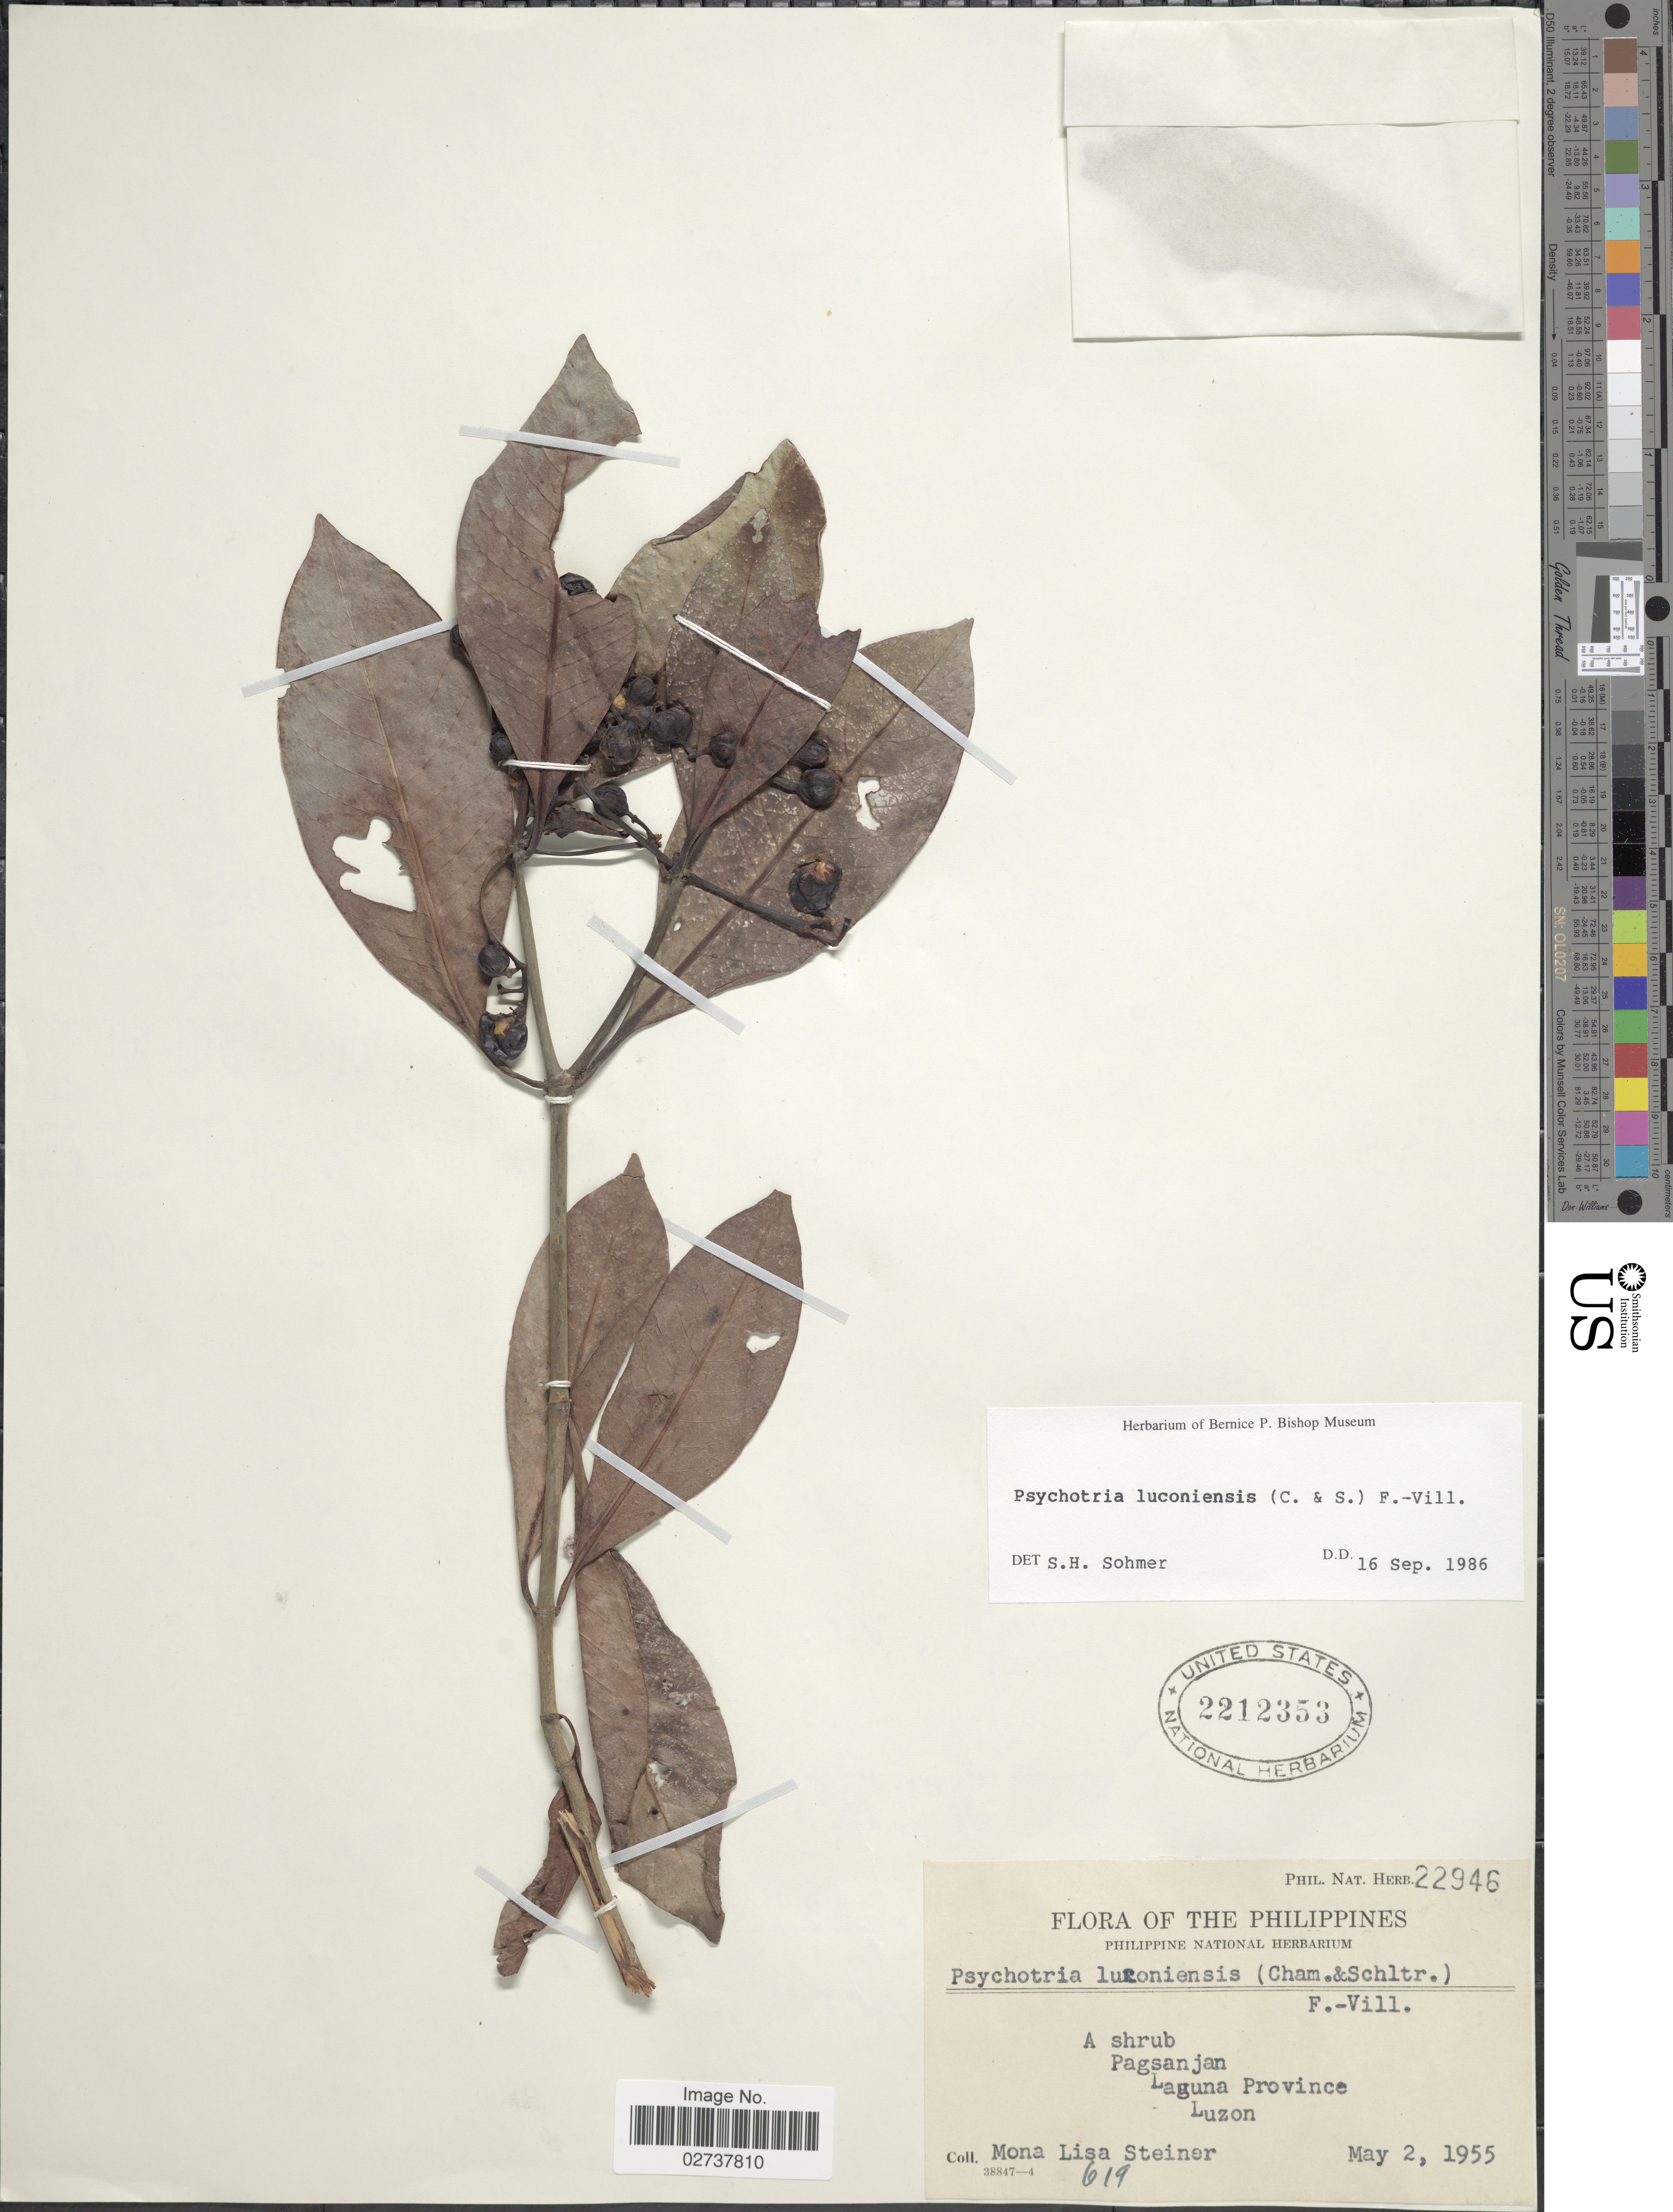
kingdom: Plantae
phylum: Tracheophyta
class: Magnoliopsida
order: Gentianales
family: Rubiaceae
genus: Psychotria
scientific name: Psychotria luzoniensis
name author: (Cham. & Schltdl.) Fern.-Vill.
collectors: M. Steiner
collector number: Phil. Nat. Herb. 22946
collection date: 1955-05-02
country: Philippines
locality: Pagsanjan Laguna Province Luzon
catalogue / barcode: US 2212353